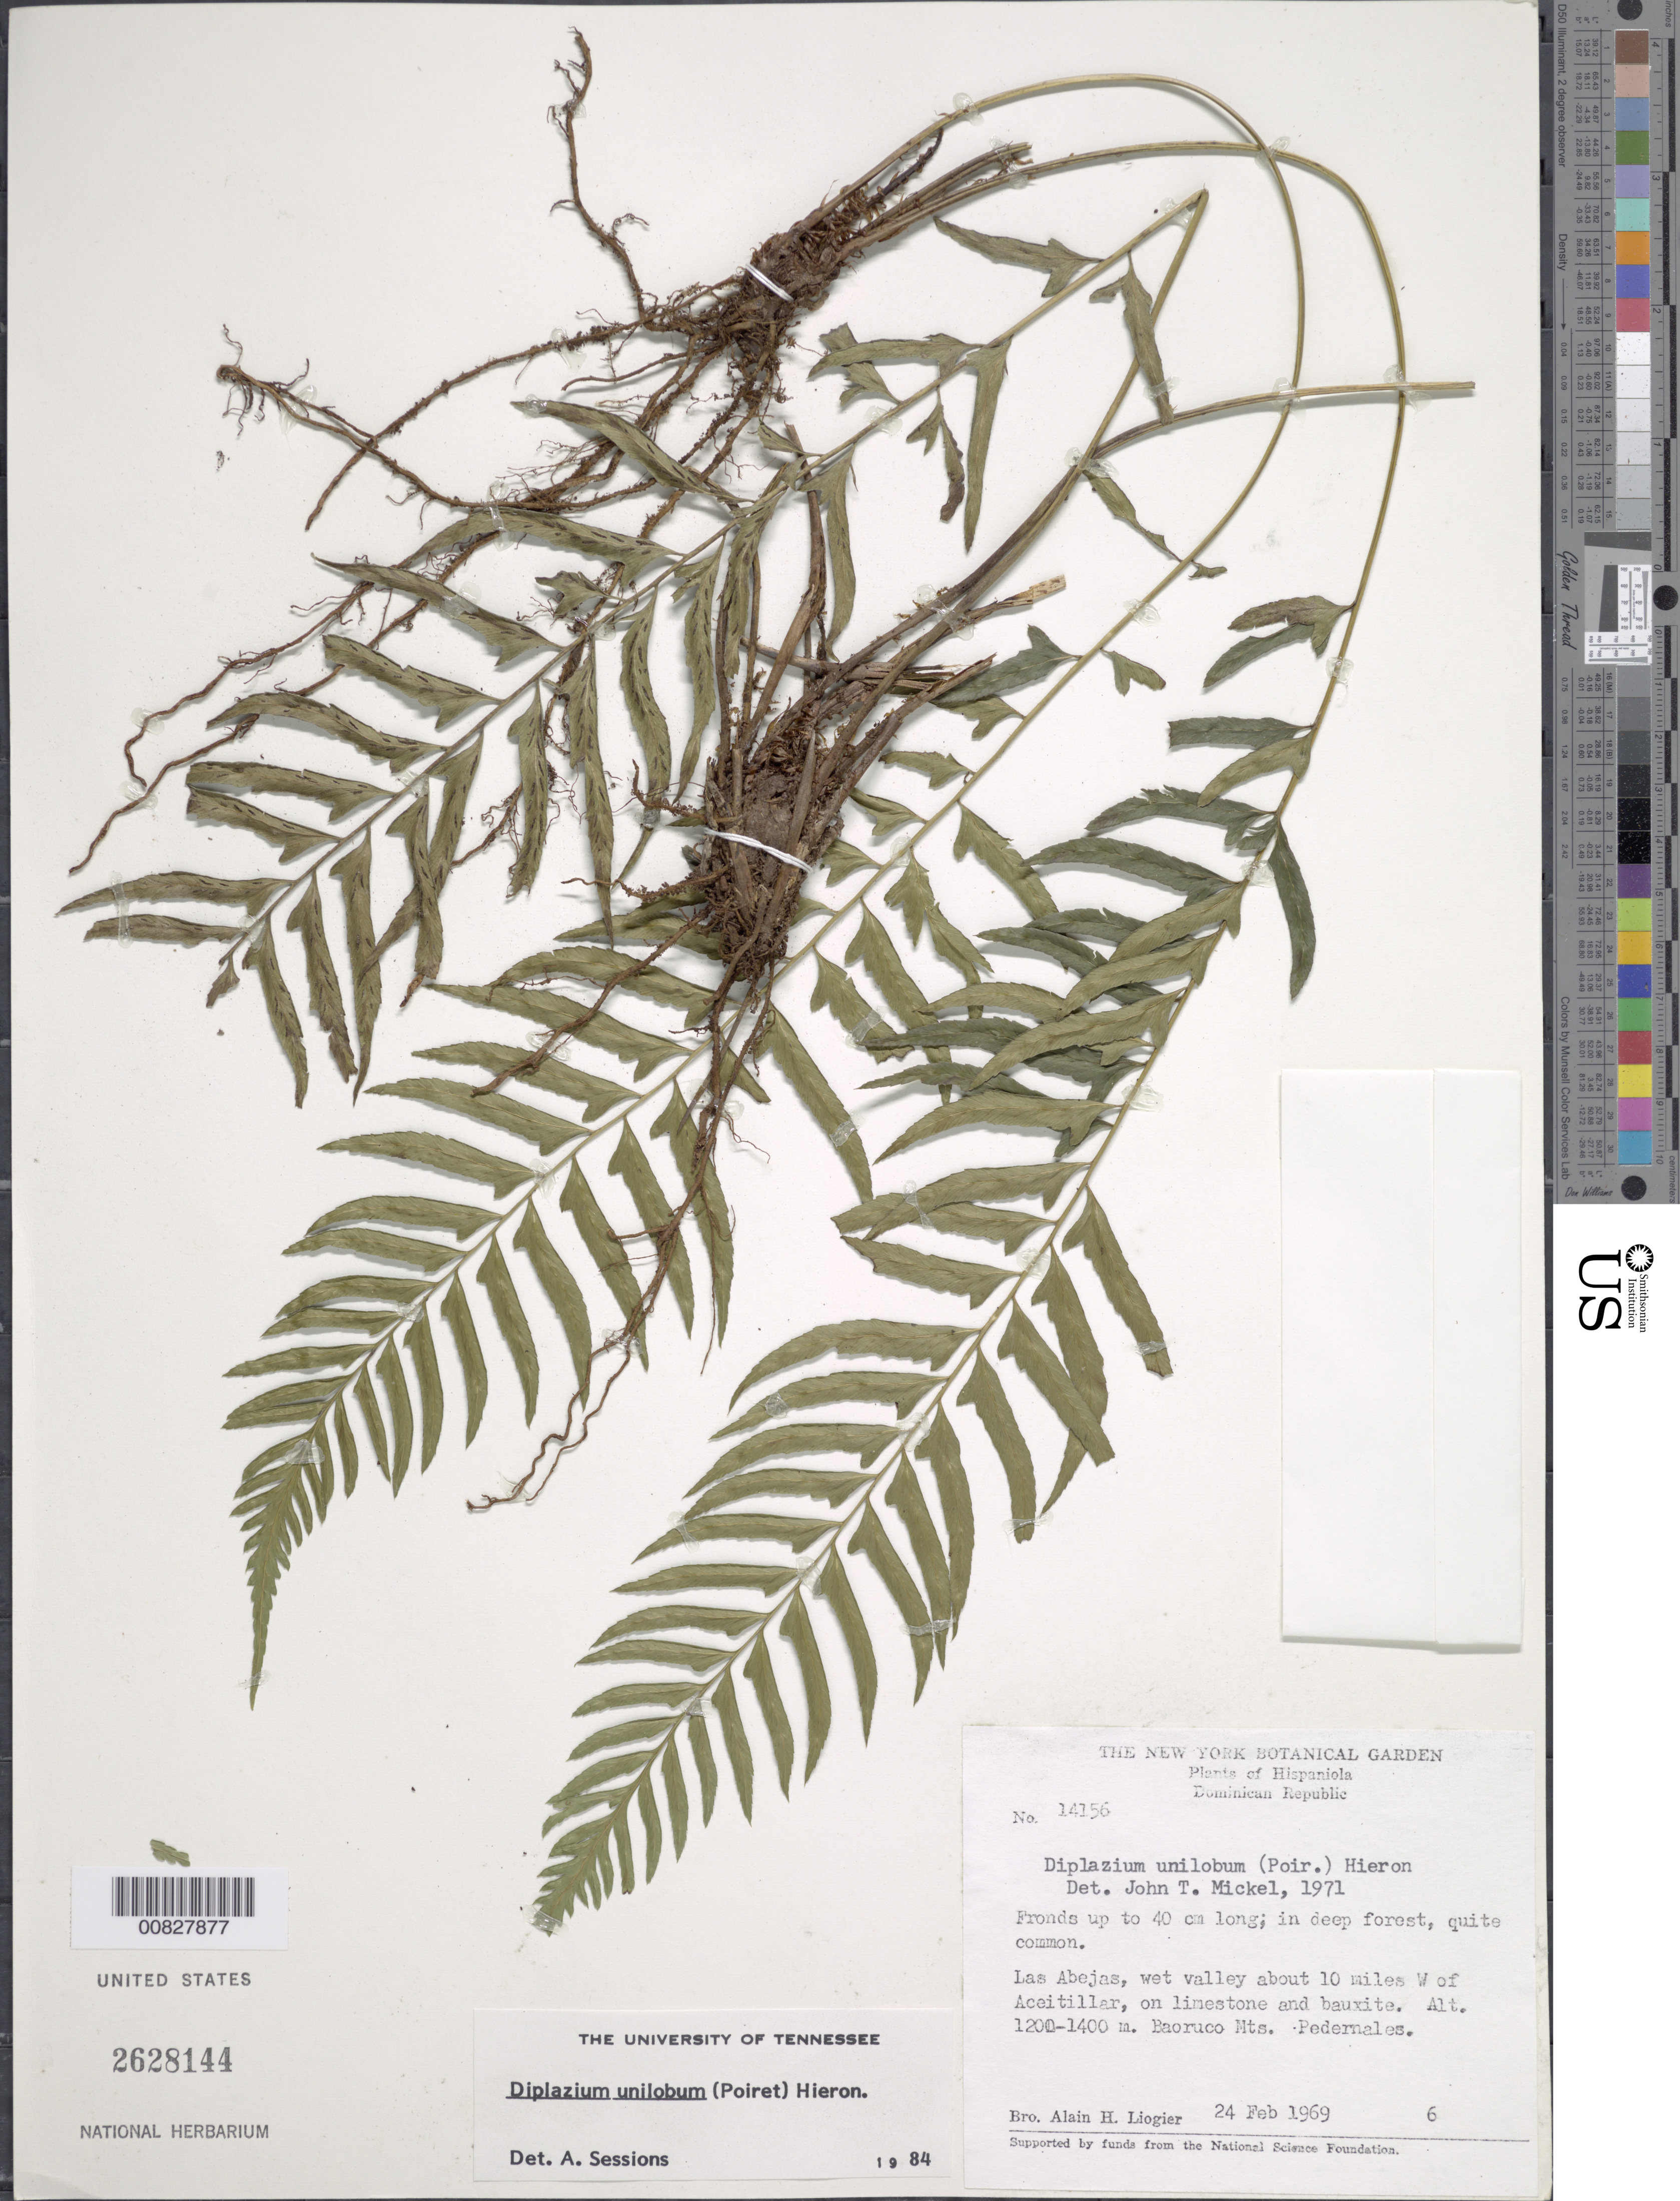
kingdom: Plantae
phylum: Tracheophyta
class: Polypodiopsida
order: Polypodiales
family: Athyriaceae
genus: Diplazium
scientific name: Diplazium unilobum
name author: (Poir.) Hieron.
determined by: Sessions, A.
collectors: A. H. Liogier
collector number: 14156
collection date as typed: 24 Feb 1969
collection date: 1969-02-24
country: Dominican Republic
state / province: Pedernales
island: Hispaniola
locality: Las Abejas, 10 miles W of Aceitillar, Baoruco Mts.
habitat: Wet valley on limestone and bauxite; in deep forest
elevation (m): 1200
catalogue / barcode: US 2628144